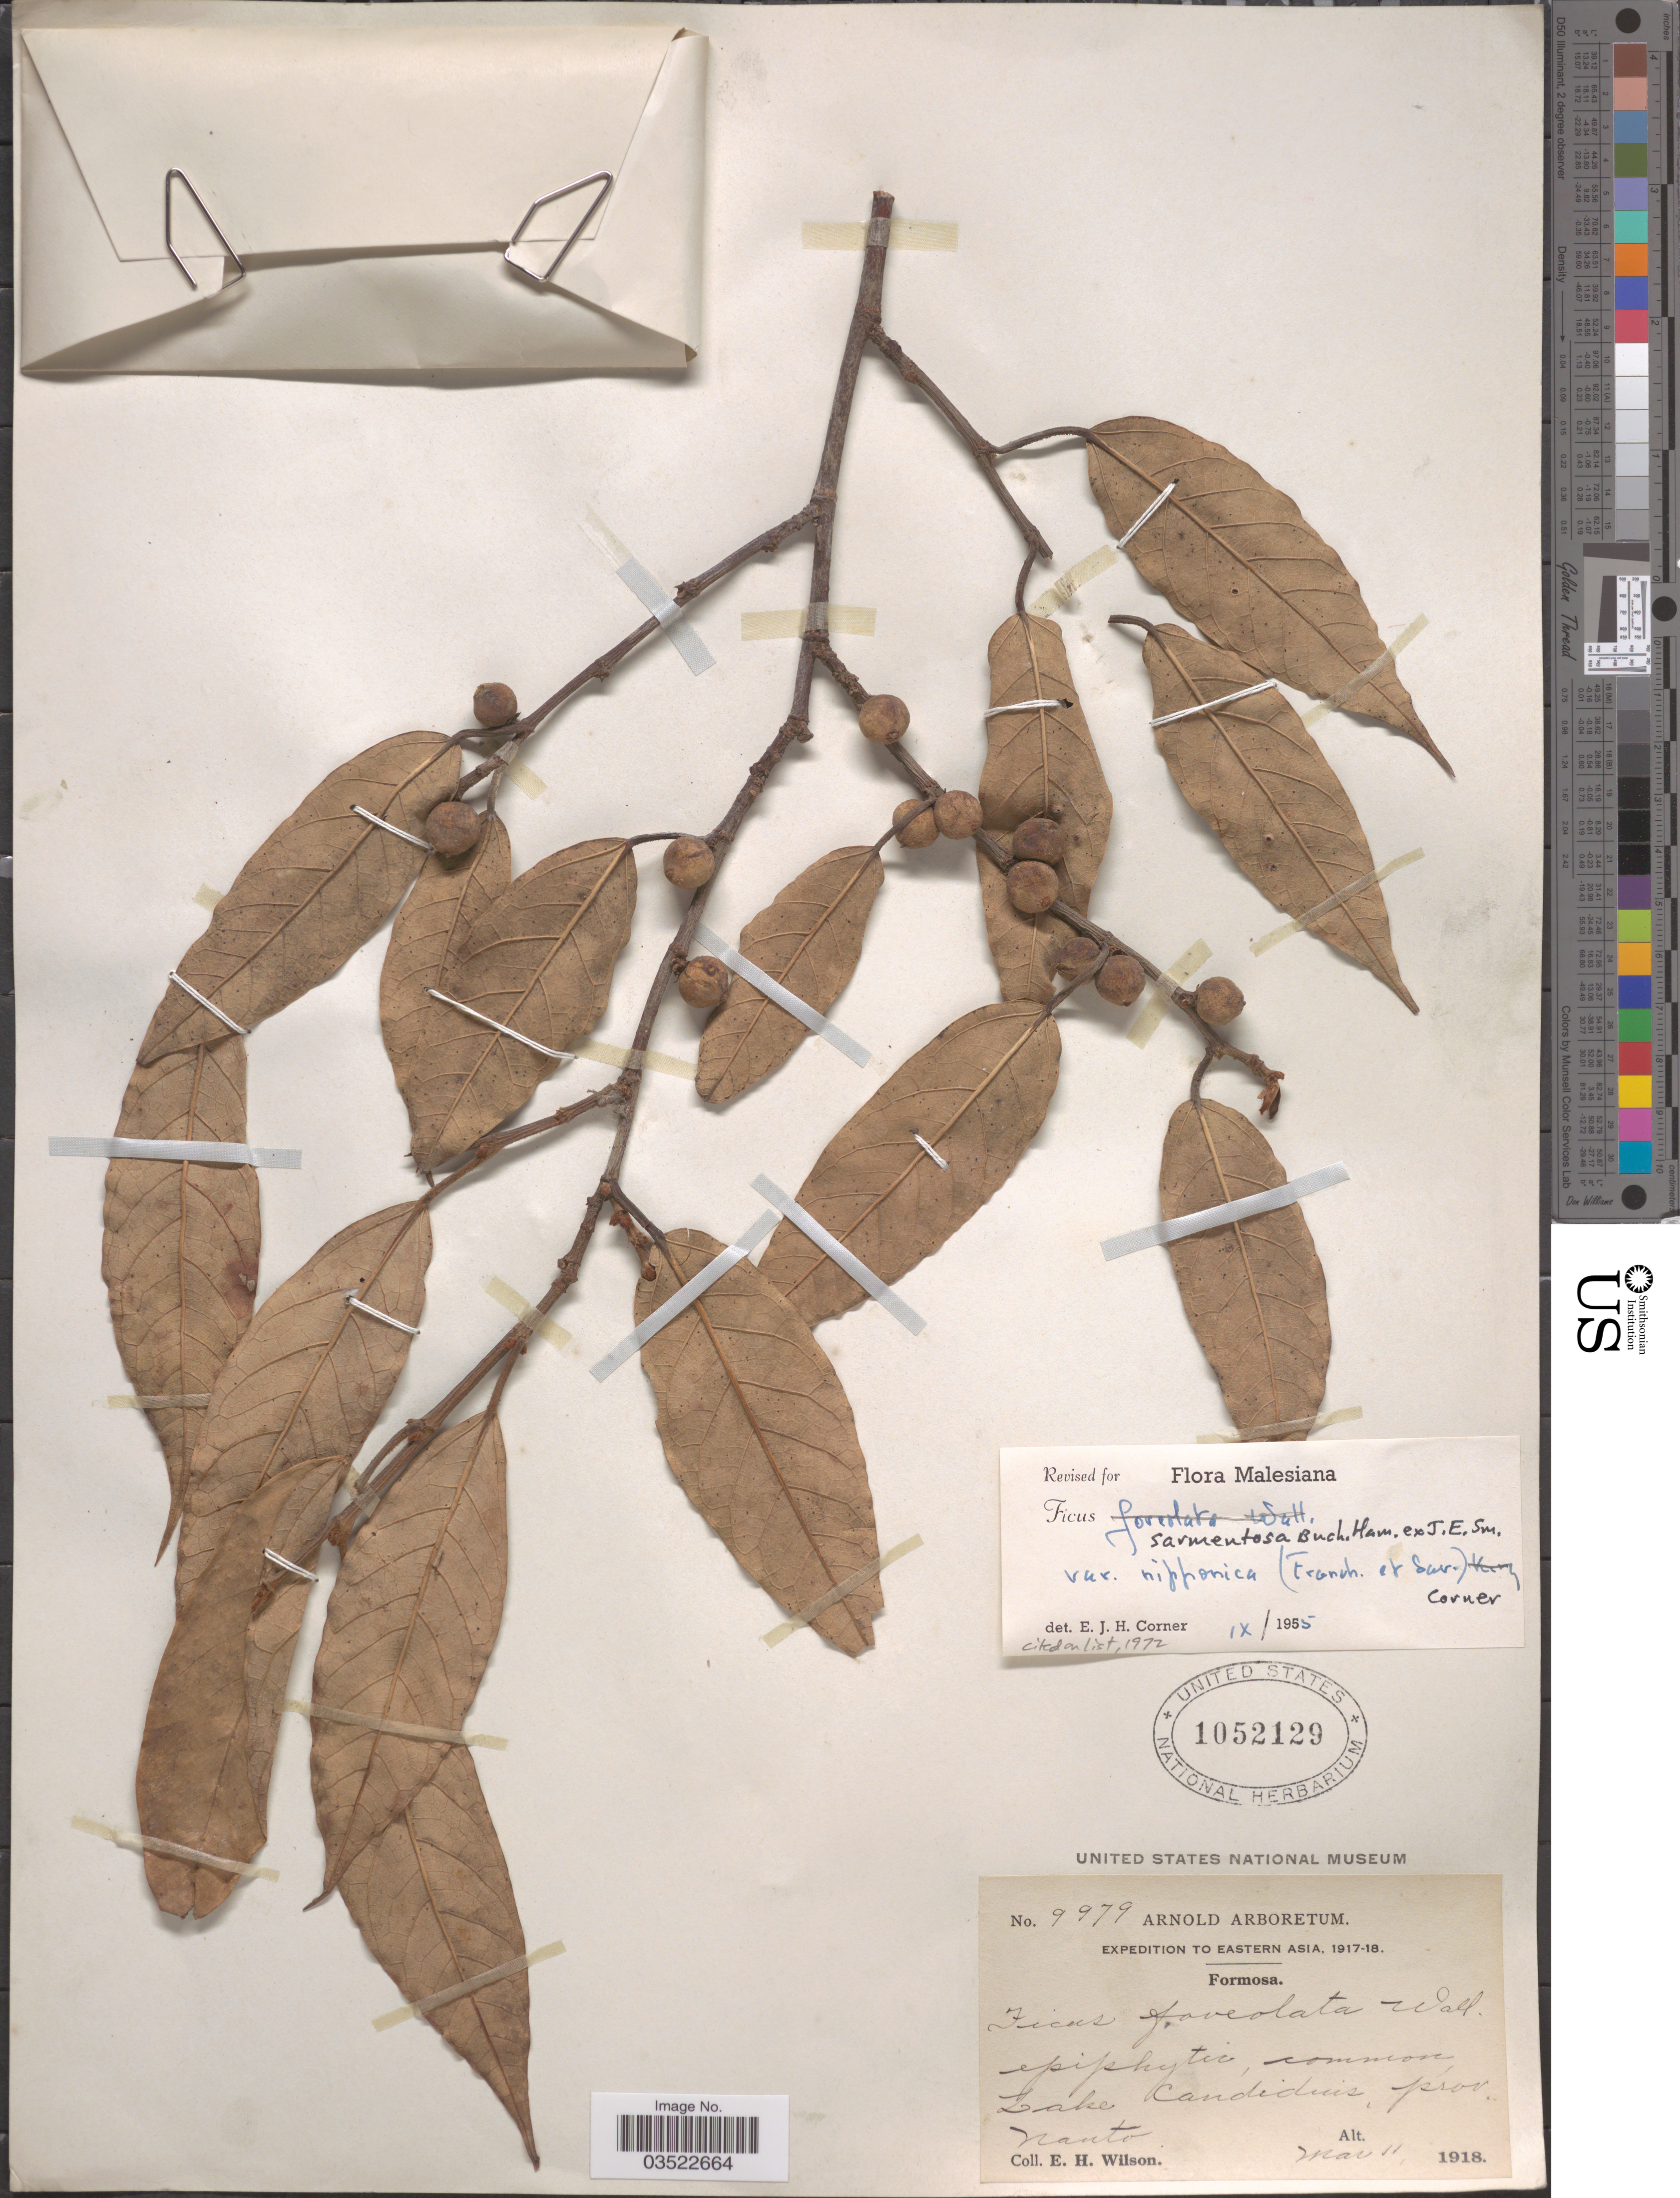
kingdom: Plantae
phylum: Tracheophyta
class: Magnoliopsida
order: Rosales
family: Moraceae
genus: Ficus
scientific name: Ficus sarmentosa var. nipponica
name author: (Franch. & Sav.) Corner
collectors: E. Wilson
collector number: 9979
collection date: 1918-03-11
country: Taiwan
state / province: Nantou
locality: Expedition to Eastern Asia, 1917-18. Formosa. Lake Candiduis, prov. Nanto.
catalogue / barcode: US 1052129